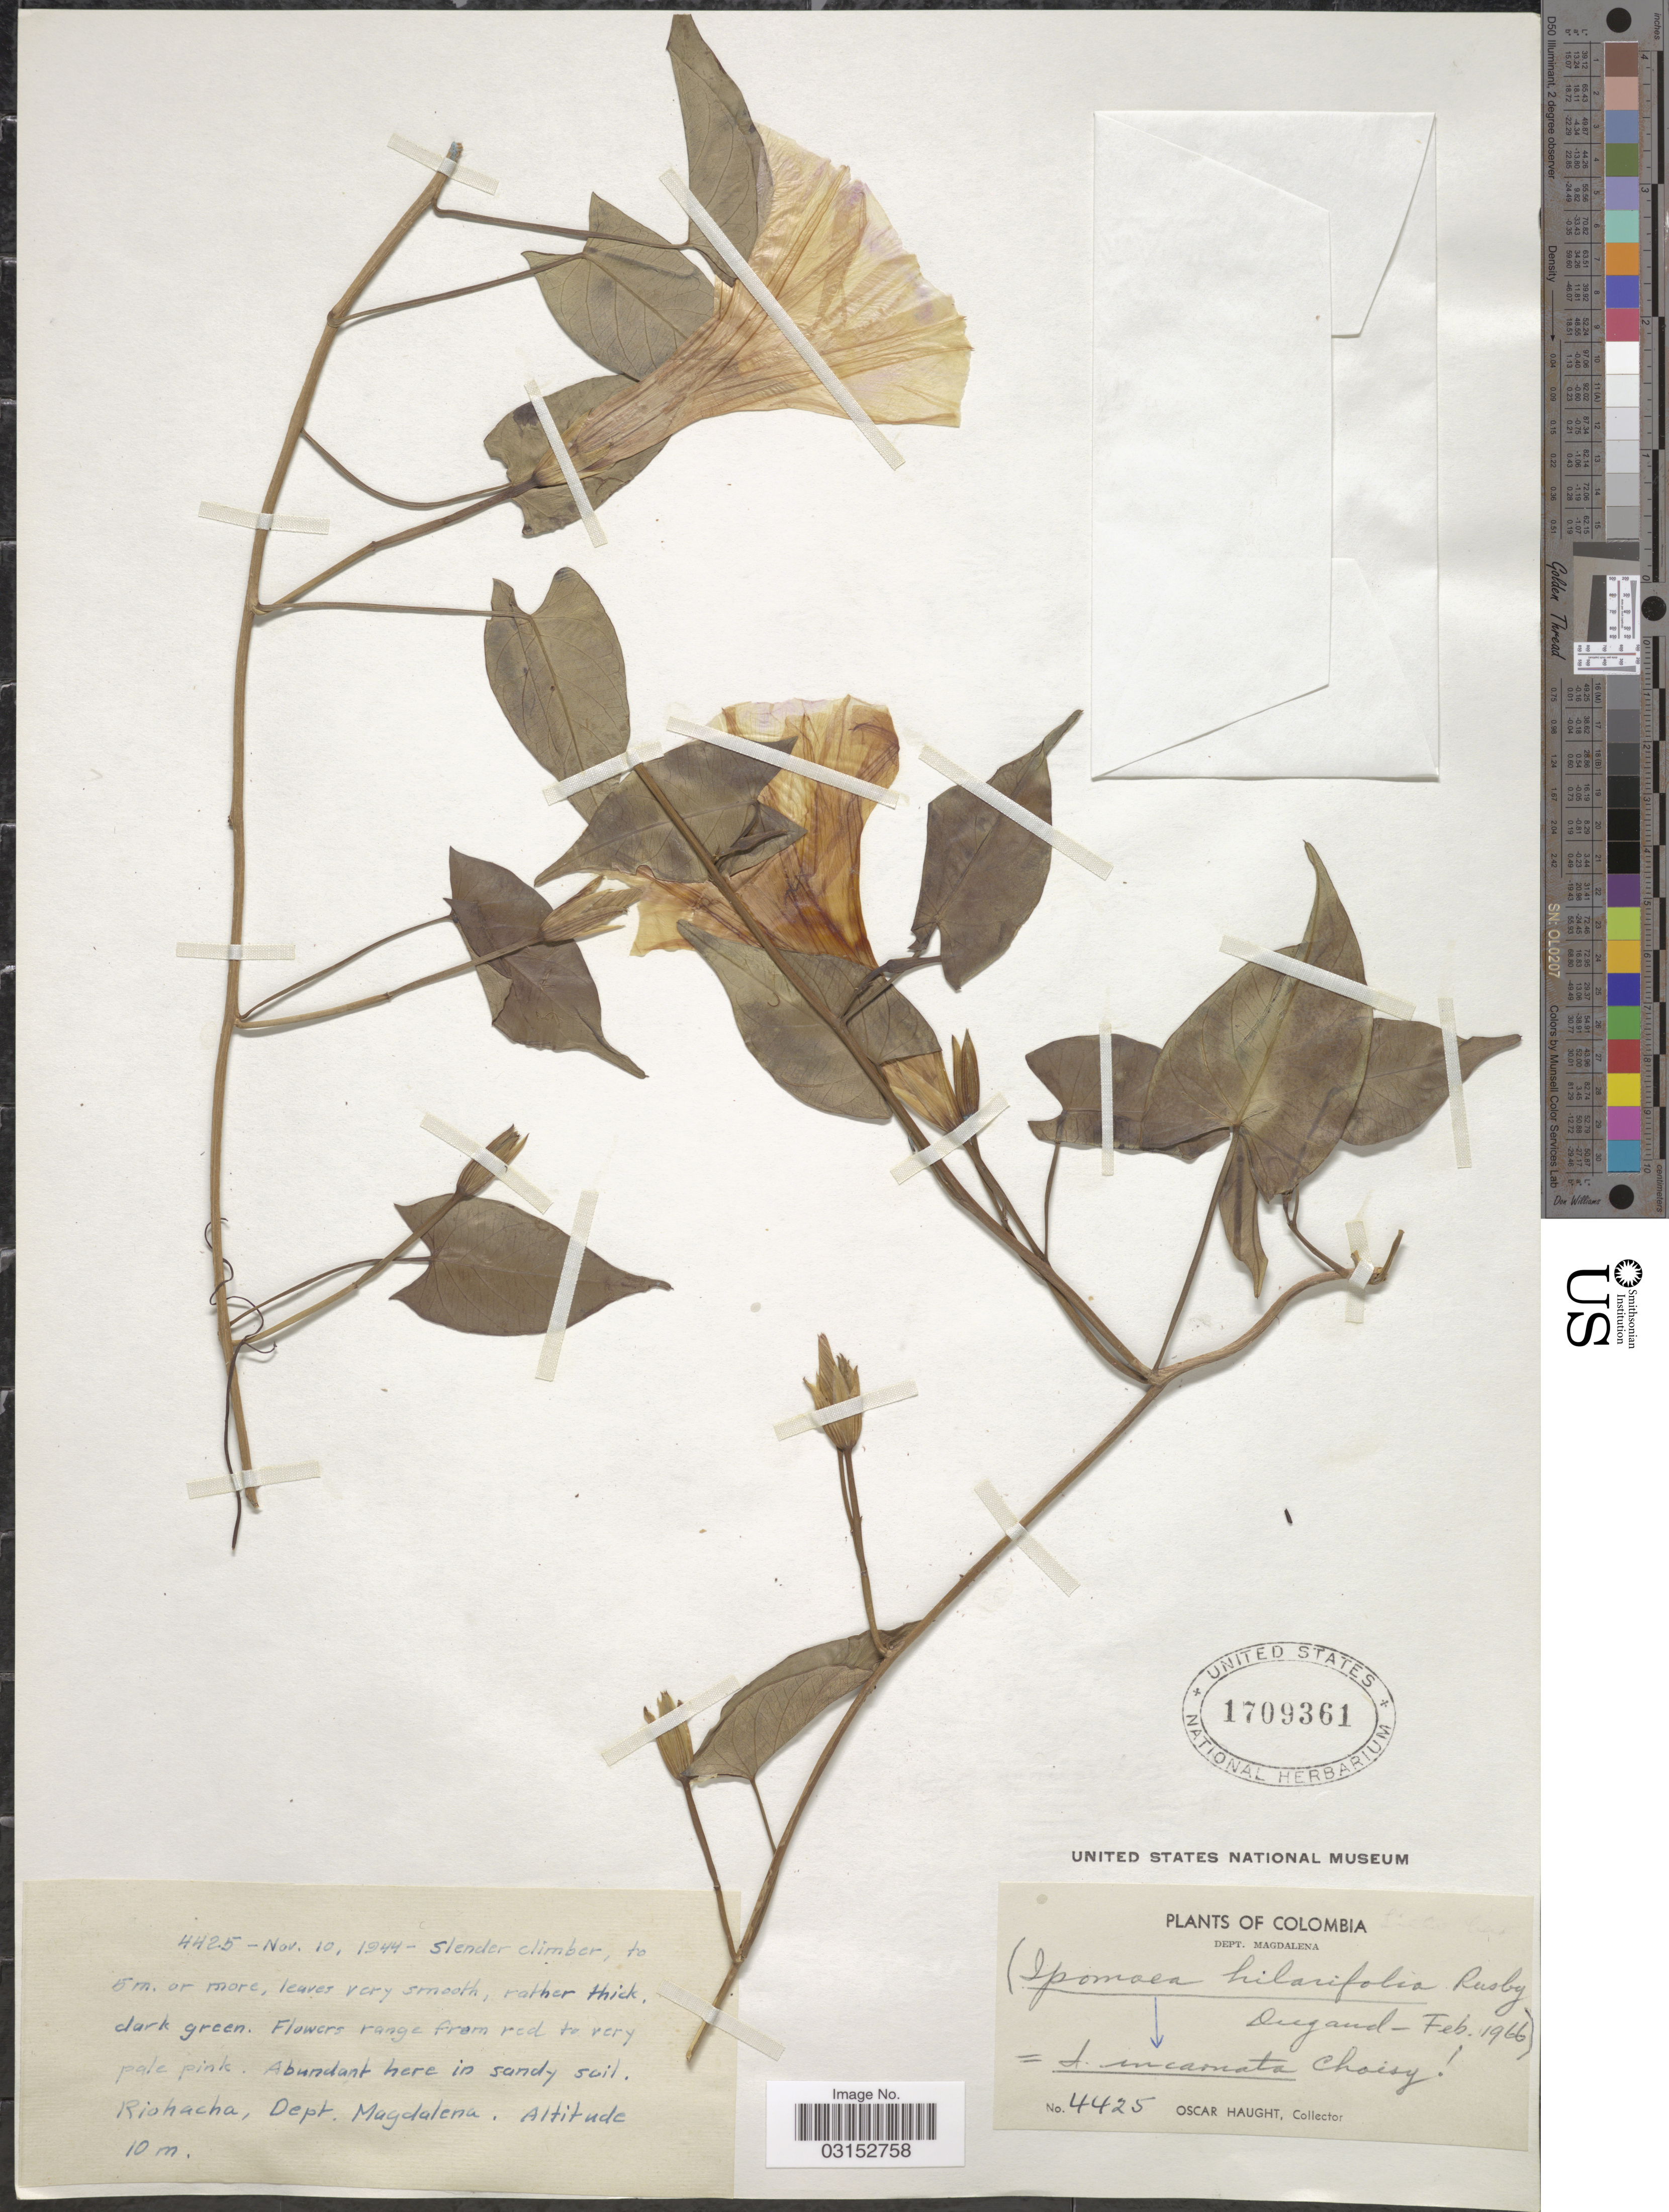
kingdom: Plantae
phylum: Tracheophyta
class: Magnoliopsida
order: Solanales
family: Convolvulaceae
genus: Ipomoea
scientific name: Ipomoea incarnata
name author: (Vahl) Choisy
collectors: O. L. Haught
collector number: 4425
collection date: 1944-11-10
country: Colombia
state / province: Magdalena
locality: Riohacha, Dept. Magdalena.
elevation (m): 10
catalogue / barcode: US 1709361